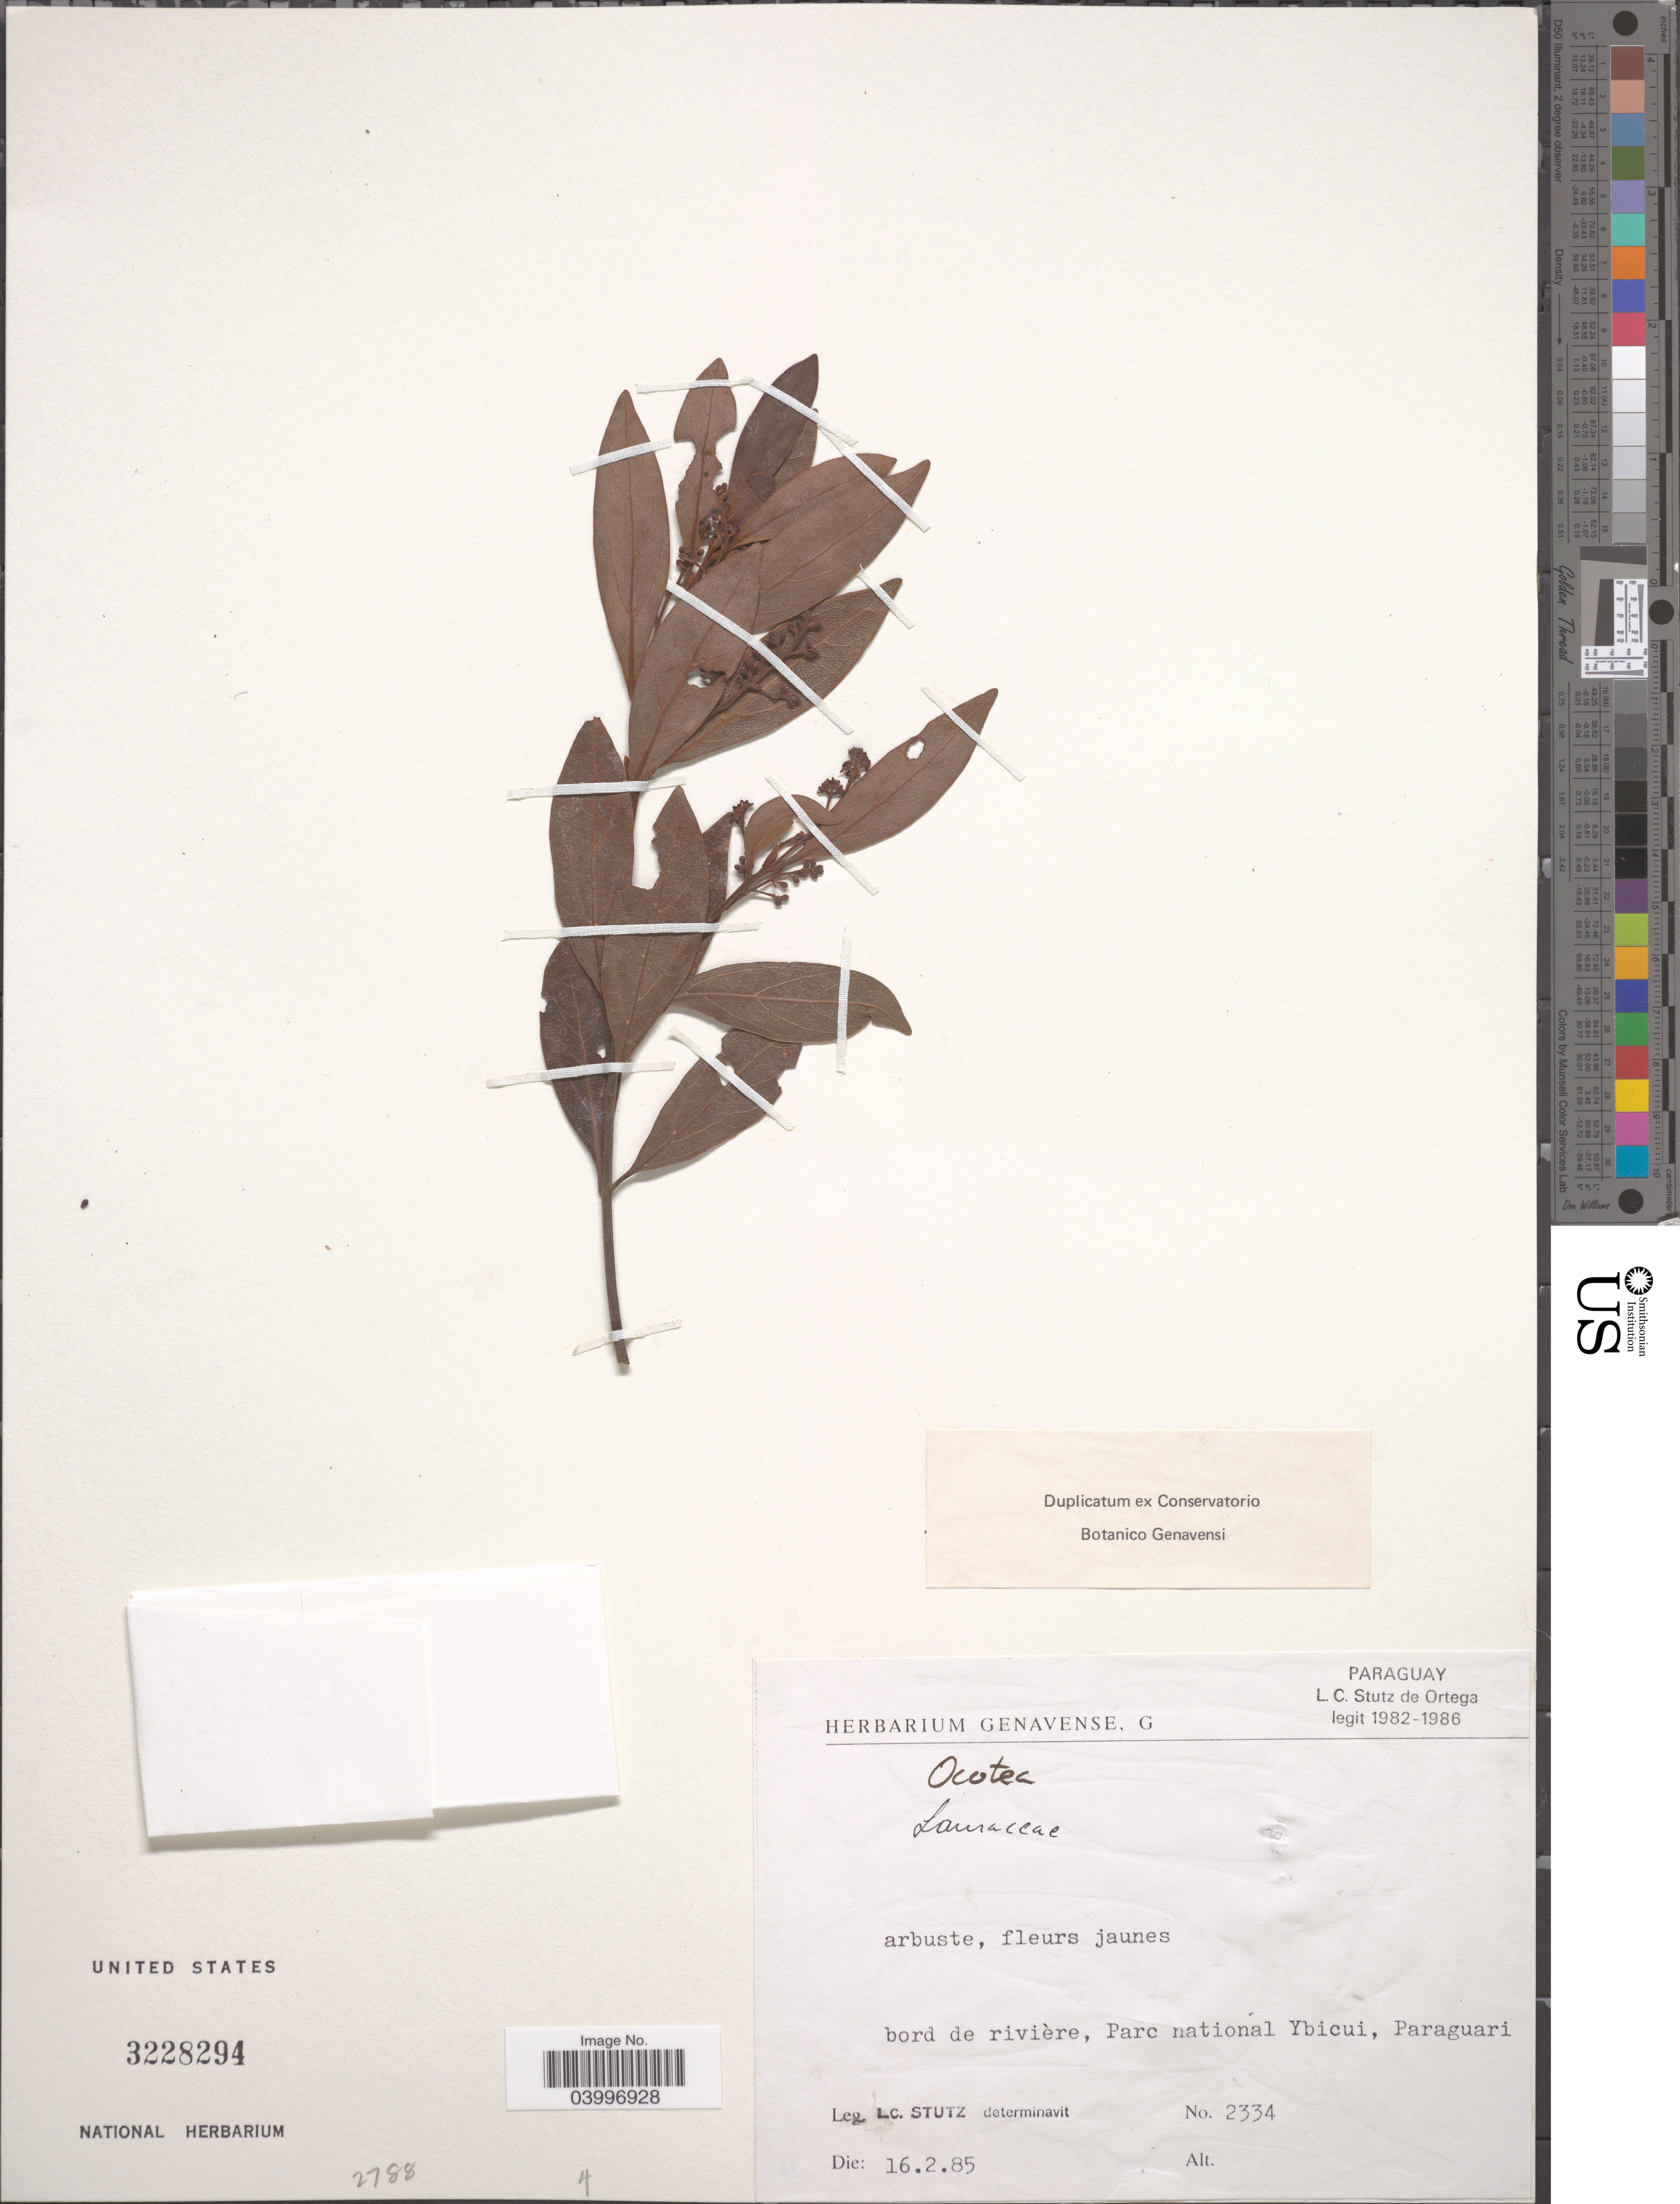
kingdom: Plantae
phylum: Tracheophyta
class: Magnoliopsida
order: Laurales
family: Lauraceae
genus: Ocotea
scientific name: Ocotea sp.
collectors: L. Stutz de Ortega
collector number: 2334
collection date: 1985-02-16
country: Paraguay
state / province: Paraguari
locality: Bord de rivière, Parc national Ybicui.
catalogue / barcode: US 3228294